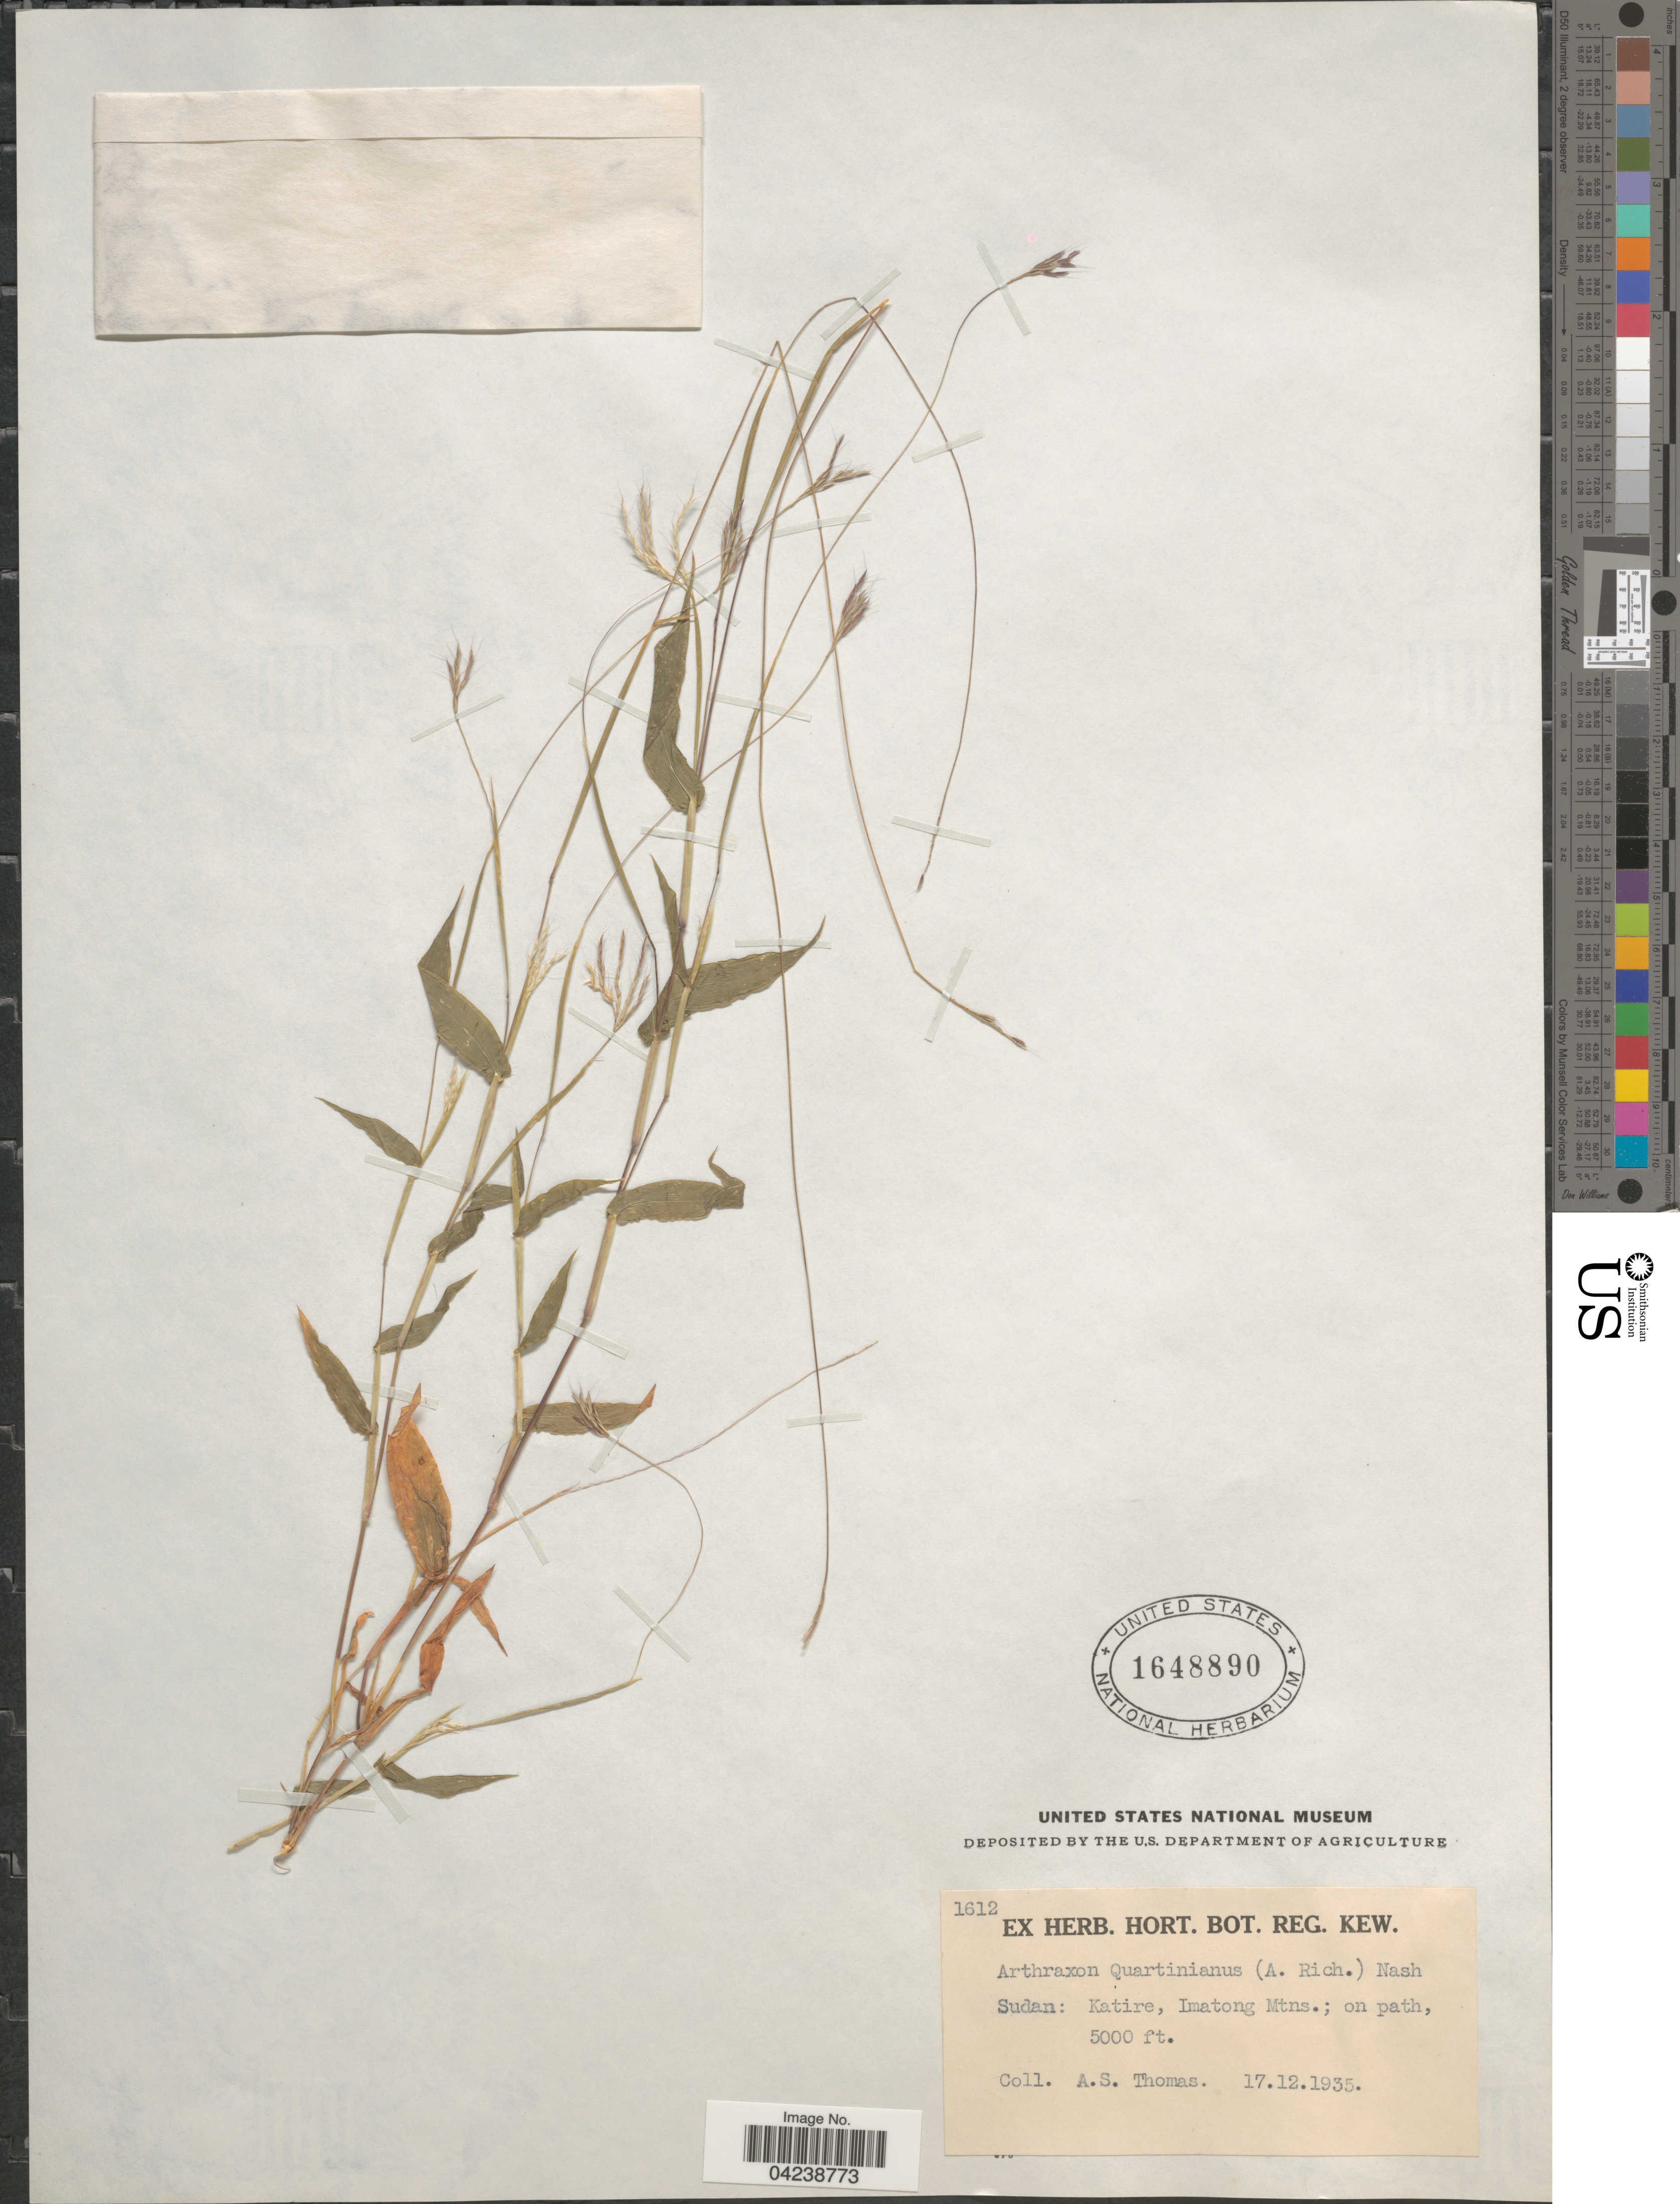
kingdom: Plantae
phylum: Tracheophyta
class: Liliopsida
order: Poales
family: Poaceae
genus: Arthraxon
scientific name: Arthraxon hispidus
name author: (Thunb.) Makino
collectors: A. Thomas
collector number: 1612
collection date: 1935-12-17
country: Sudan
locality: Katire, Imatong Mtns.; on path.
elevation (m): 1524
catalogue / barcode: US 1648890